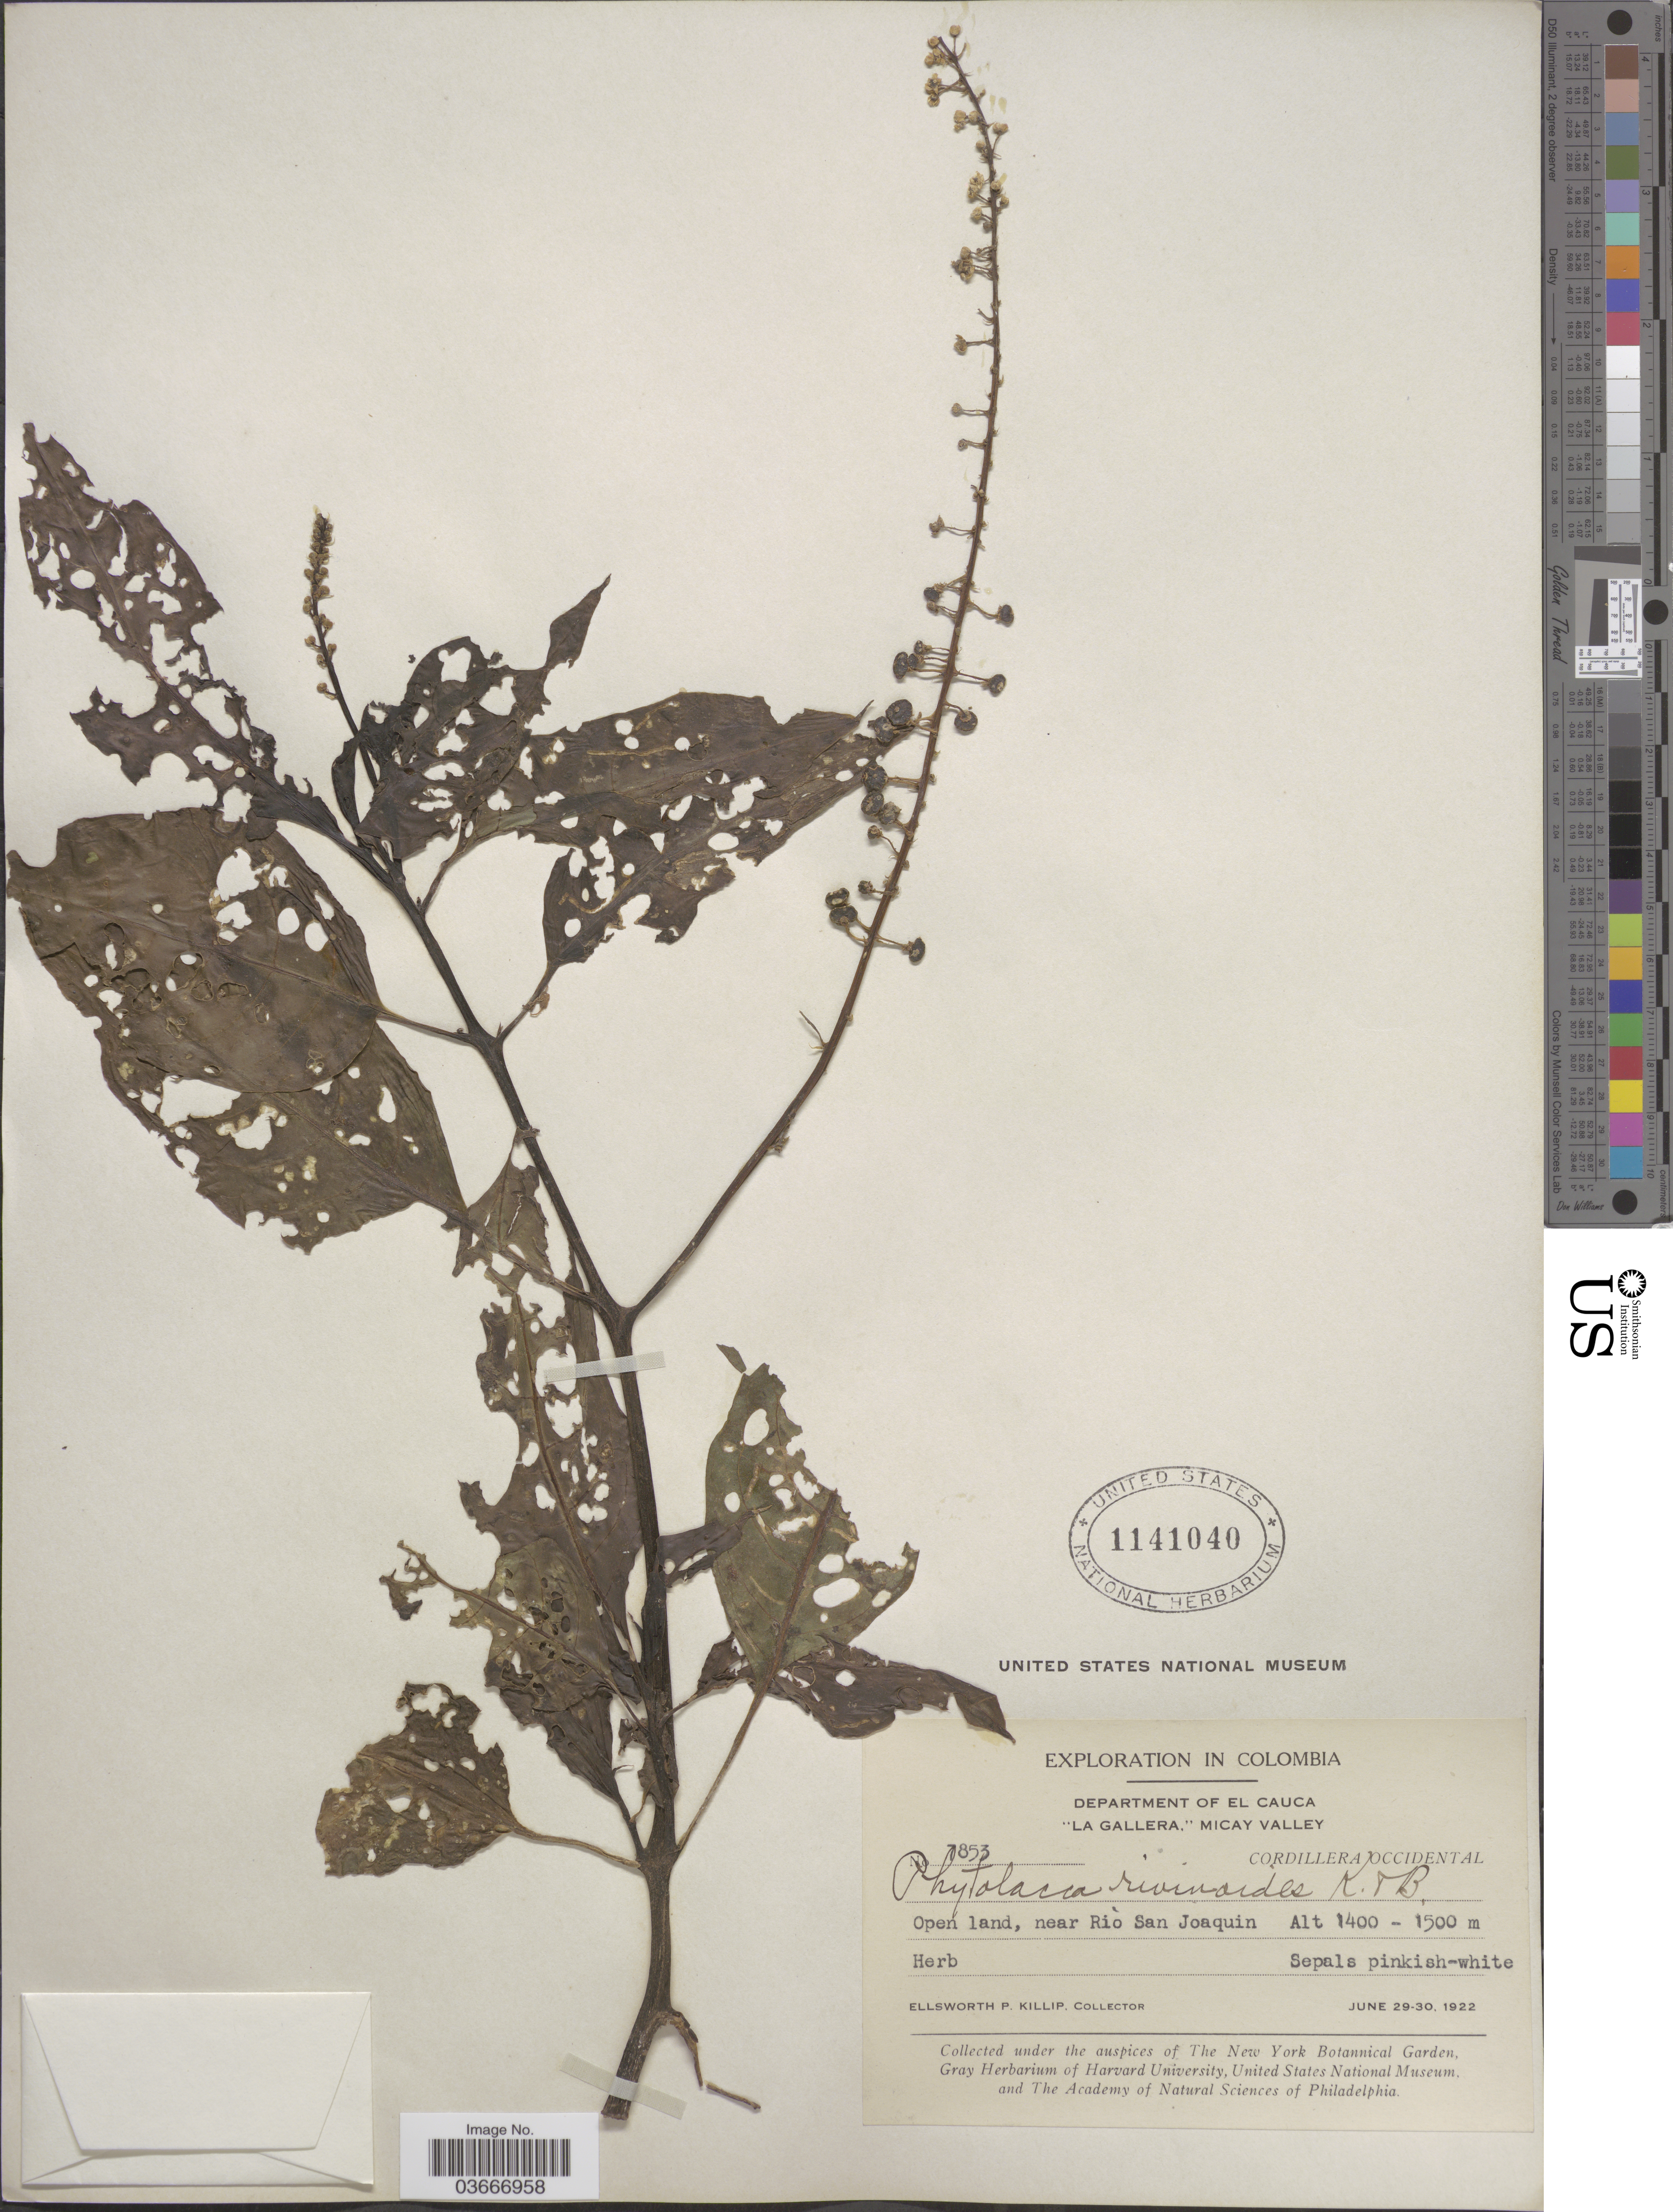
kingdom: Plantae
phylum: Tracheophyta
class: Magnoliopsida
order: Caryophyllales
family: Phytolaccaceae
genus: Phytolacca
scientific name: Phytolacca rivinoides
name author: Kunth & C.D. Bouché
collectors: E. P. Killip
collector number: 7853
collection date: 1922-06-29/1922-06-30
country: Colombia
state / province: Cauca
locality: Department of El Cauca. "La Gallera," Micay Valley. Cordillera Occidental. Open land, near Rio San Joaquin.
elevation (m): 1400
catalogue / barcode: US 1141040